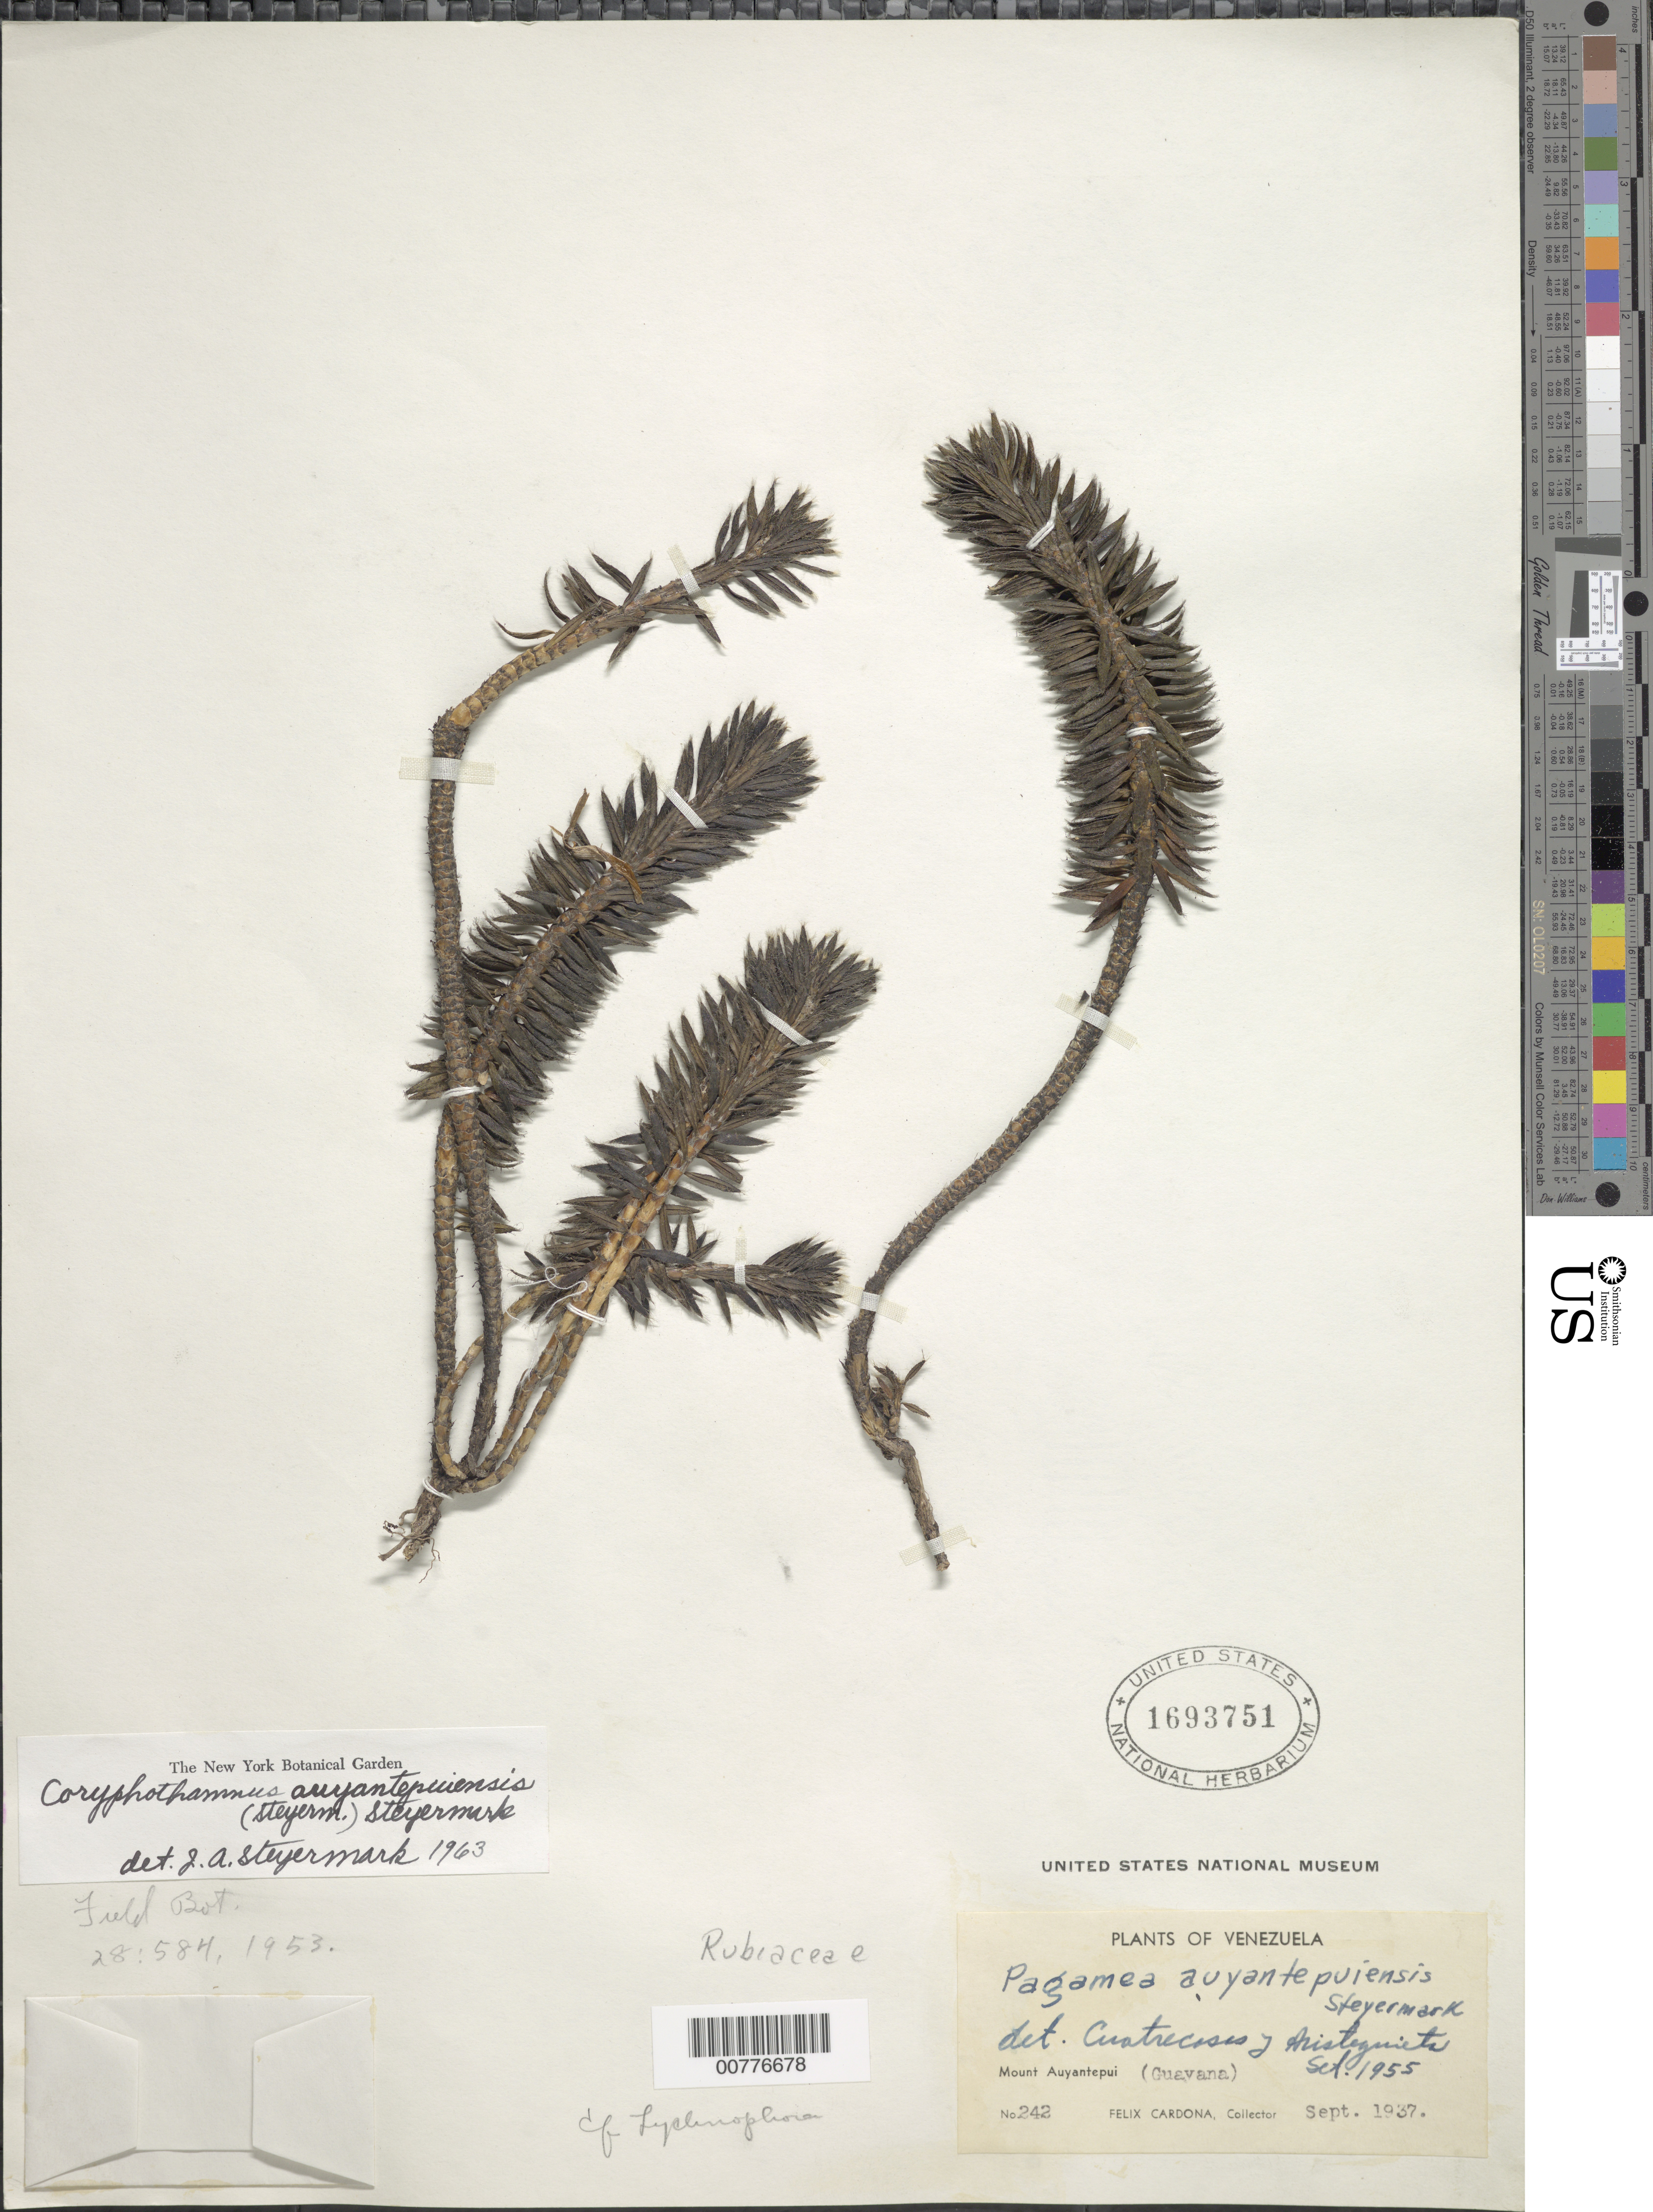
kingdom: Plantae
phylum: Tracheophyta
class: Magnoliopsida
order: Gentianales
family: Rubiaceae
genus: Coryphothamnus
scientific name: Coryphothamnus auyantepuiensis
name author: (Steyerm.) Steyerm.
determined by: Steyermark, Julian A., (VEN)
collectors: F. Cardona Puig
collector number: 242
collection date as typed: Sep-37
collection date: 1937-09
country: Venezuela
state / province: Bolívar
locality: Cerro Auyantepuí, Alto Caroní, Guayana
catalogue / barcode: US 1693751